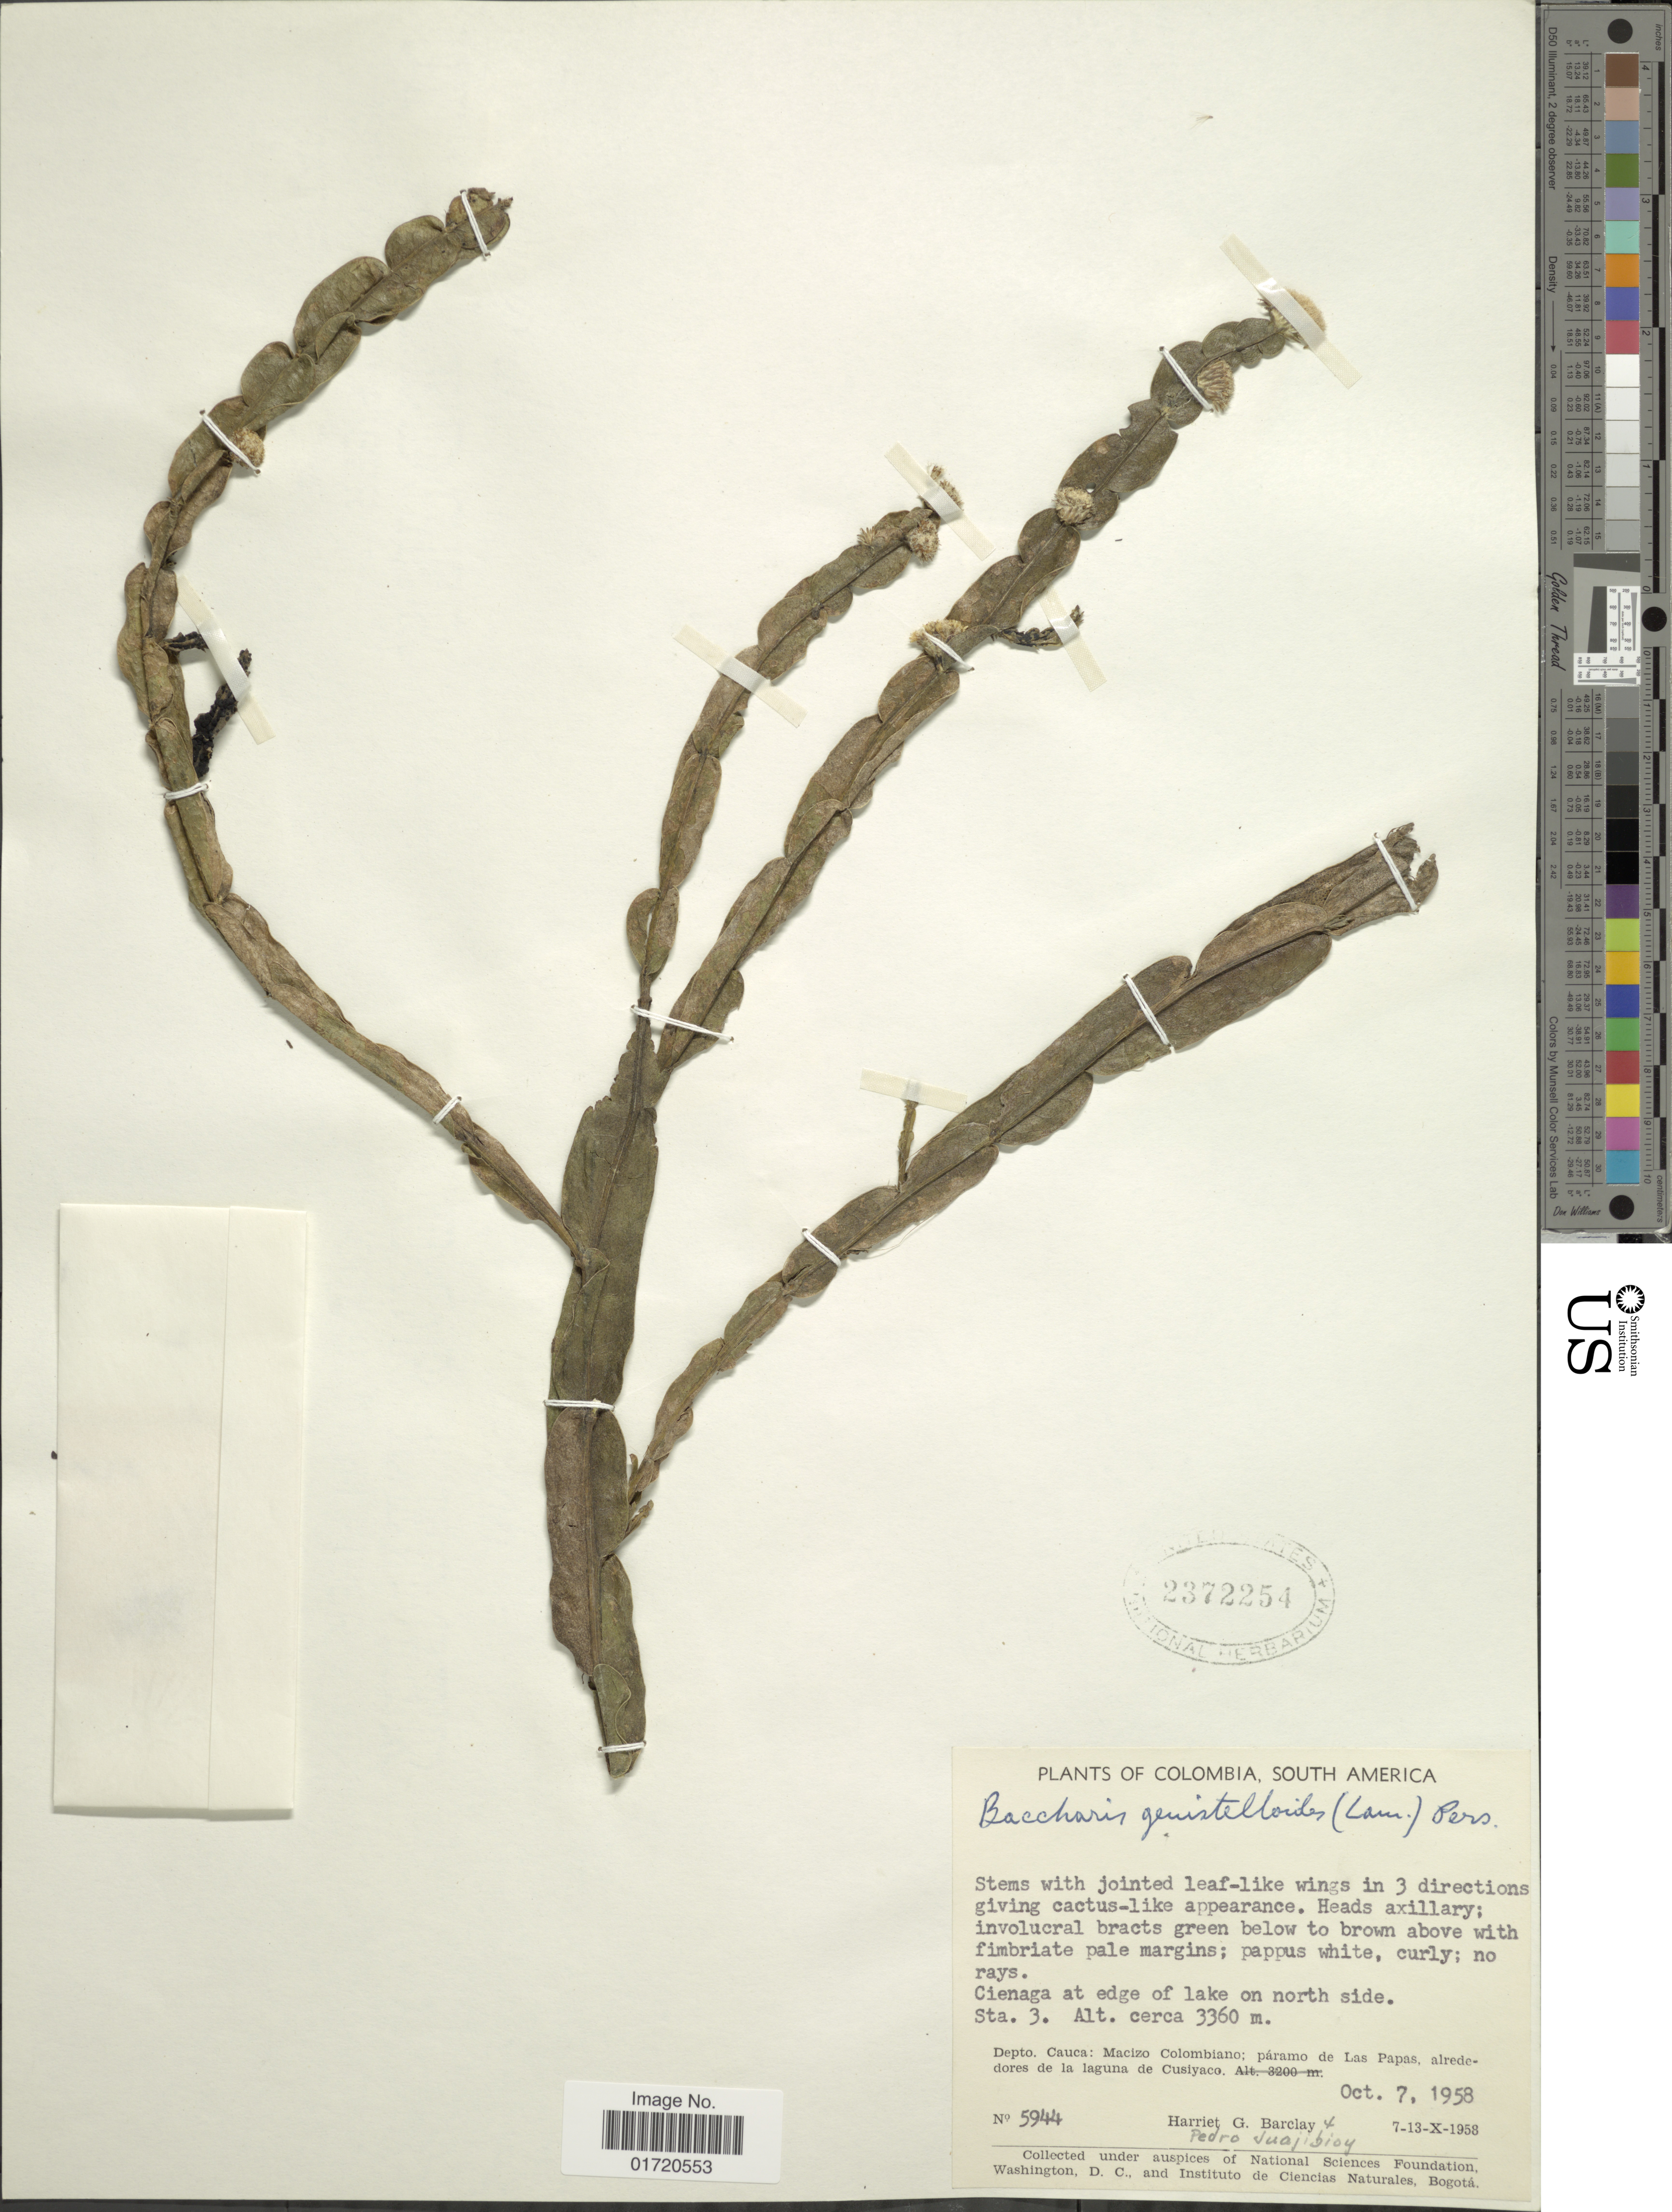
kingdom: Plantae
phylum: Tracheophyta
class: Magnoliopsida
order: Asterales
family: Asteraceae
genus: Baccharis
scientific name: Baccharis genistelloides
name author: (Lam.) Pers.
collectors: H. G. Barclay & P. Juajibioy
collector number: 5944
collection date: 1958-10-07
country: Colombia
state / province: Cauca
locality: Macizo Colombino: páramo de Las Papas, alrededores de a laguna de Cusiyaco. Cienaga at edge of lake on north side.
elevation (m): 3360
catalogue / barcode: US 2372254